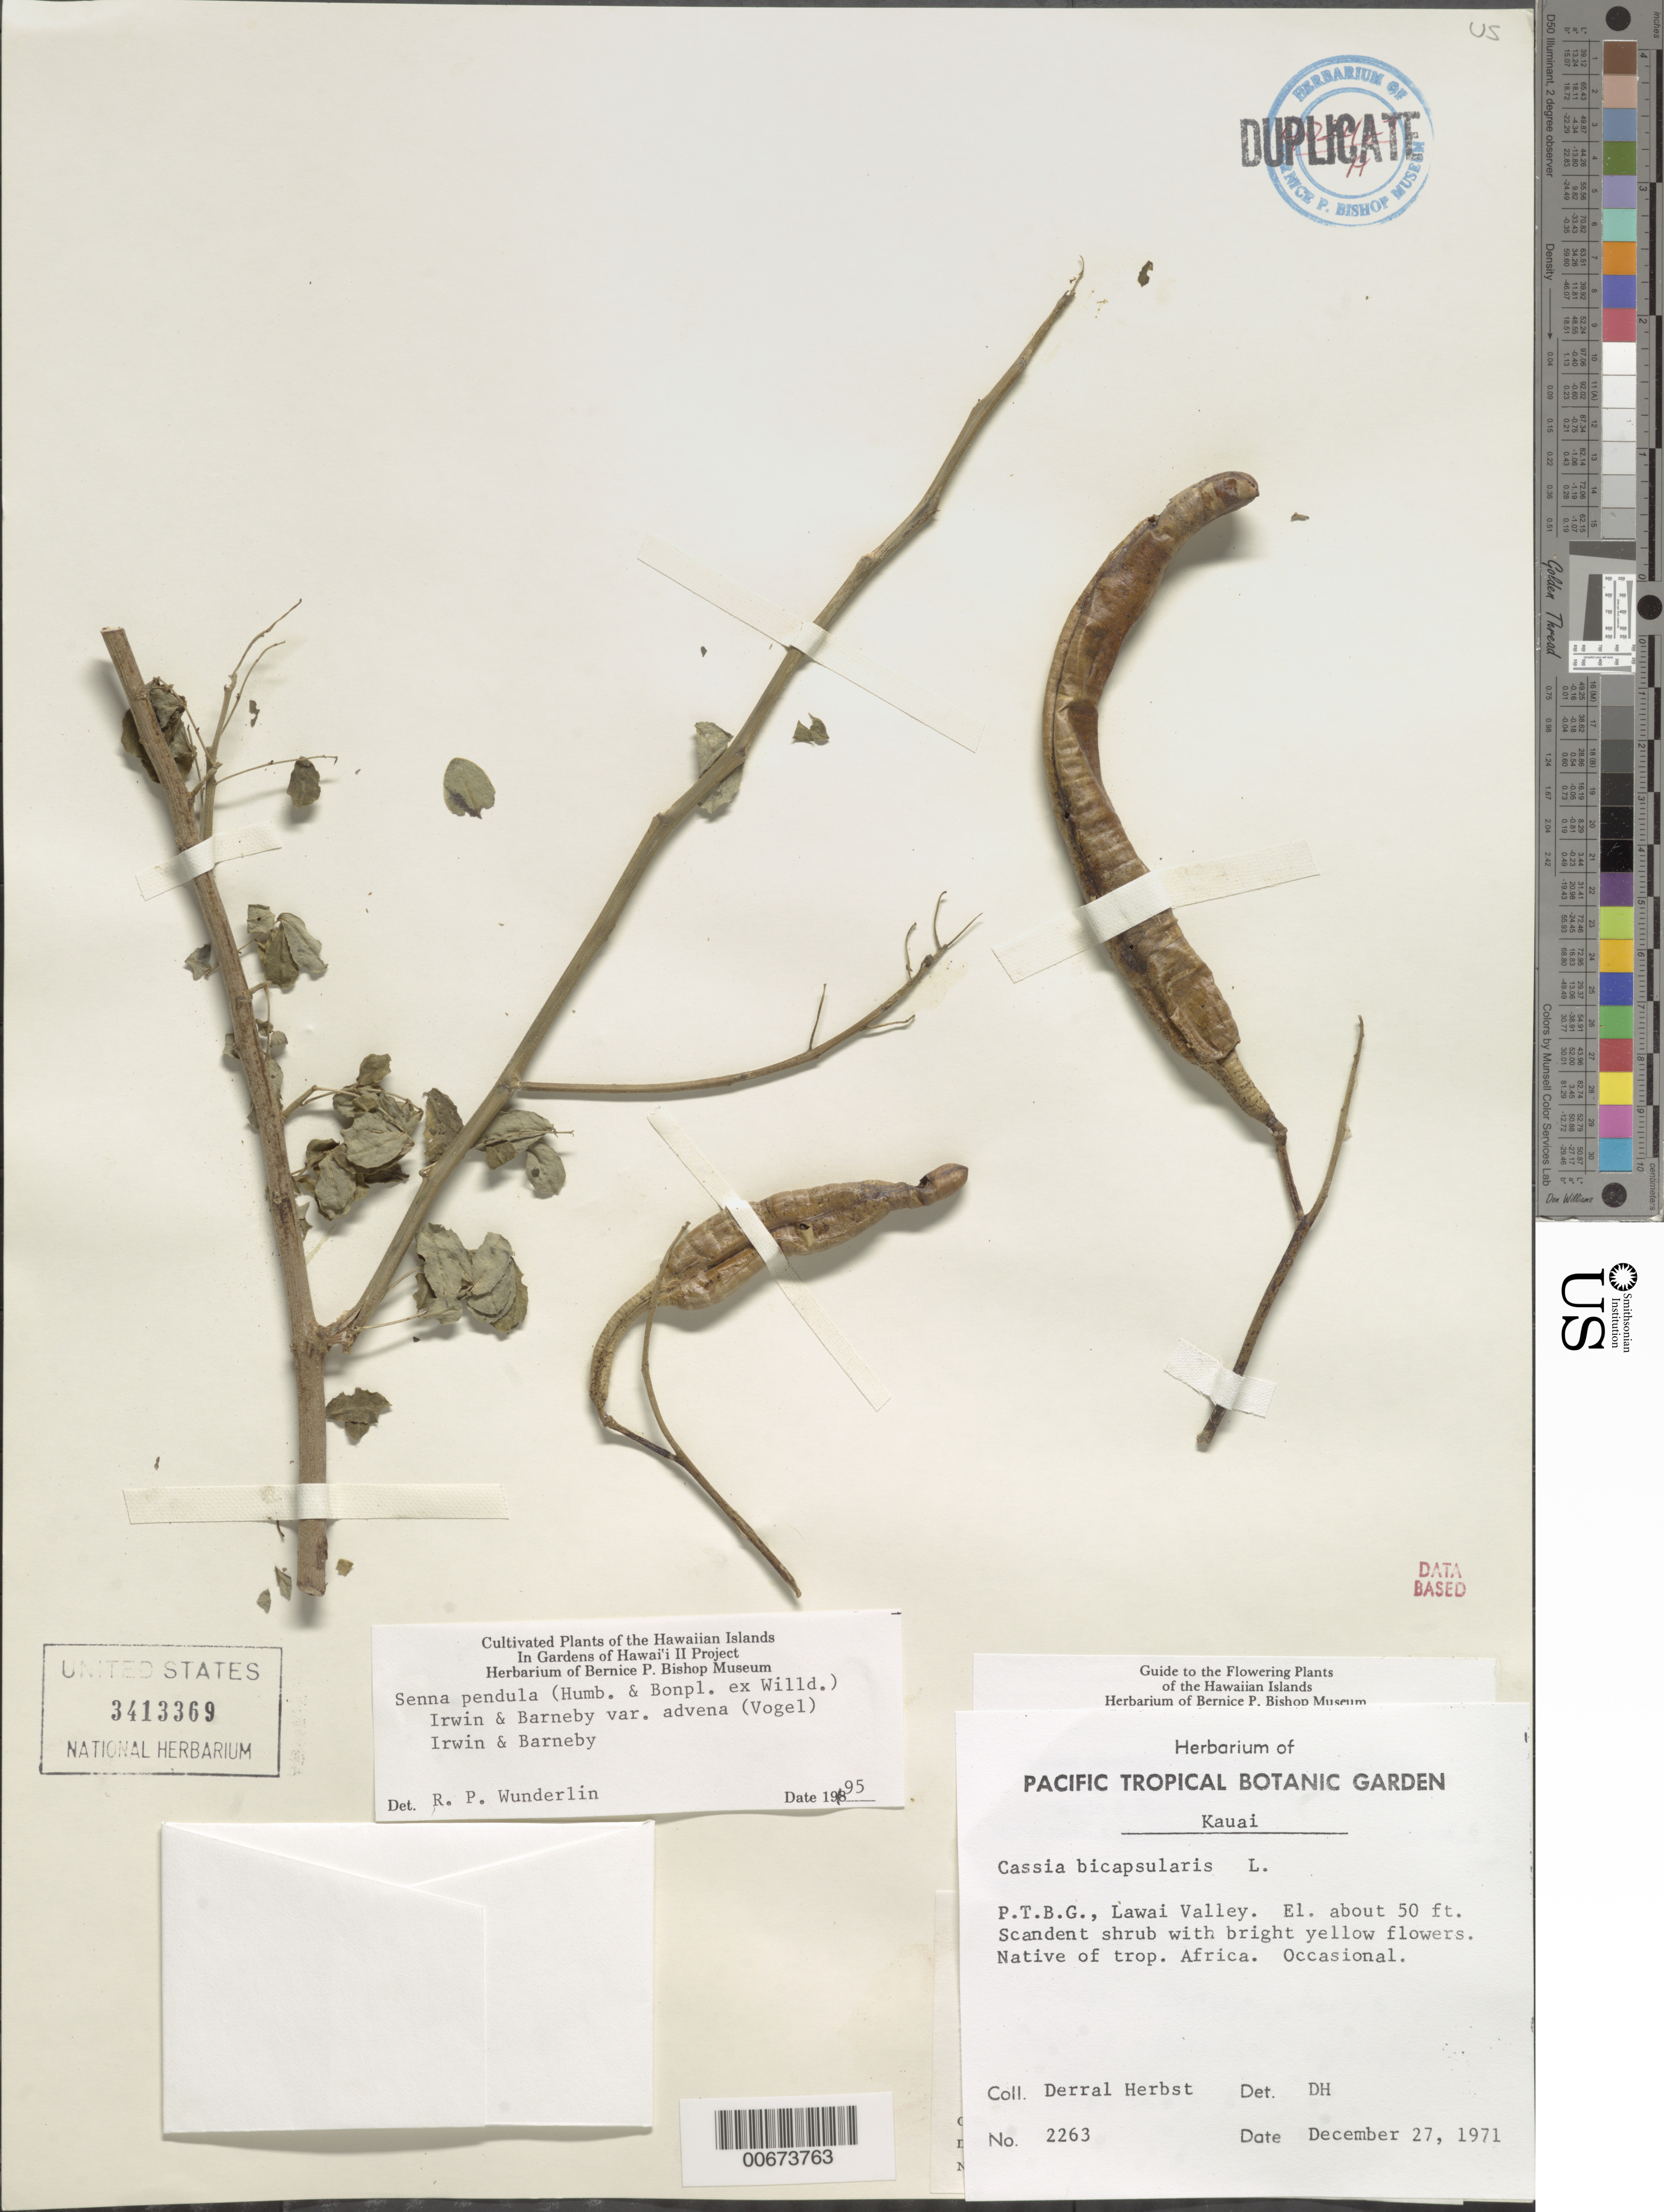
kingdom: Plantae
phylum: Tracheophyta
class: Magnoliopsida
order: Fabales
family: Fabaceae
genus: Senna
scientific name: Senna pendula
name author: (Humb. & Bonpl. ex Willd.) H.S. Irwin & Barneby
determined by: Wunderlin, Richard P.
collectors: D. R. Herbst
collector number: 2263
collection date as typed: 27 Dec 1971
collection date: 1971-12-27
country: United States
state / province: Hawaii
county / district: Kauai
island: Kaua'i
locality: Lawa'i Valley, P.T.B.G.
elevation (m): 15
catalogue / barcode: US 3413369